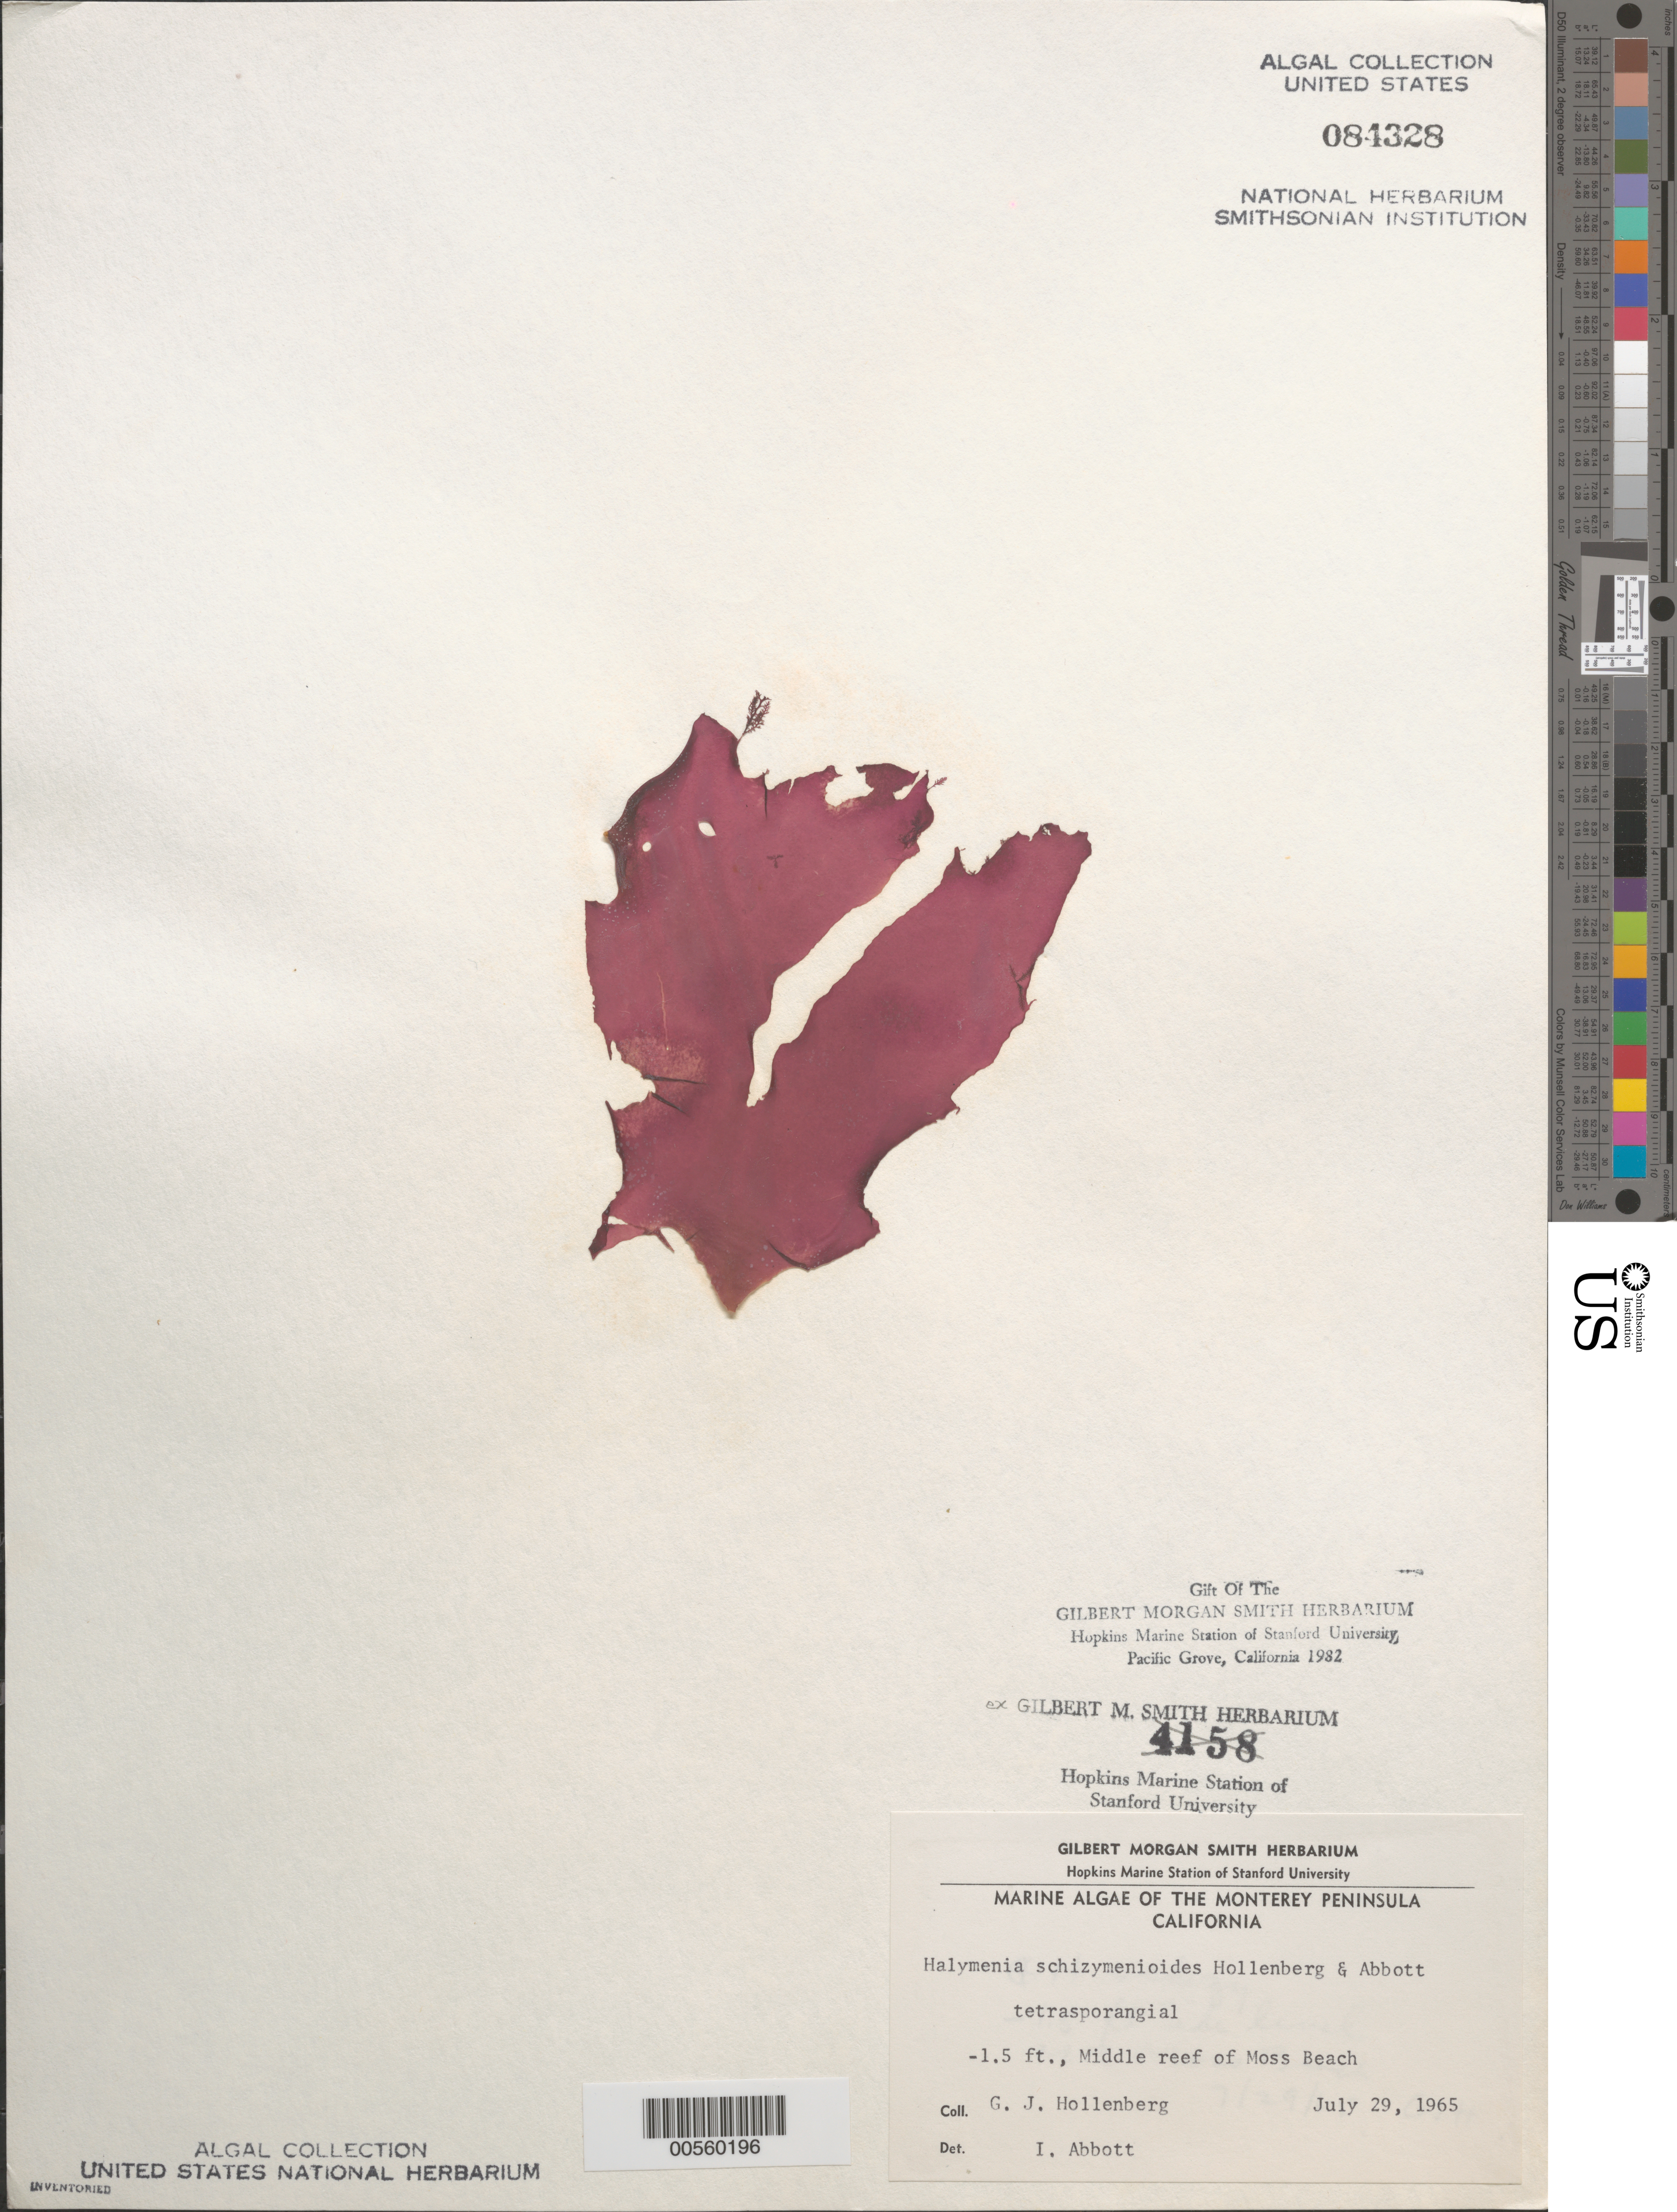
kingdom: Plantae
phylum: Rhodophyta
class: Florideophyceae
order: Halymeniales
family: Halymeniaceae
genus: Halymenia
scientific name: Halymenia schizymenioides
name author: Hollenb. & I.A. Abbott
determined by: Abbott, Isabella A.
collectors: G. Hollenberg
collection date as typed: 29 Jul 1965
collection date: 1965-07-29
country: United States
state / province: California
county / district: Monterey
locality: Middle reef of Moss Beach, Pacific Grove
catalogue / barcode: US 84328